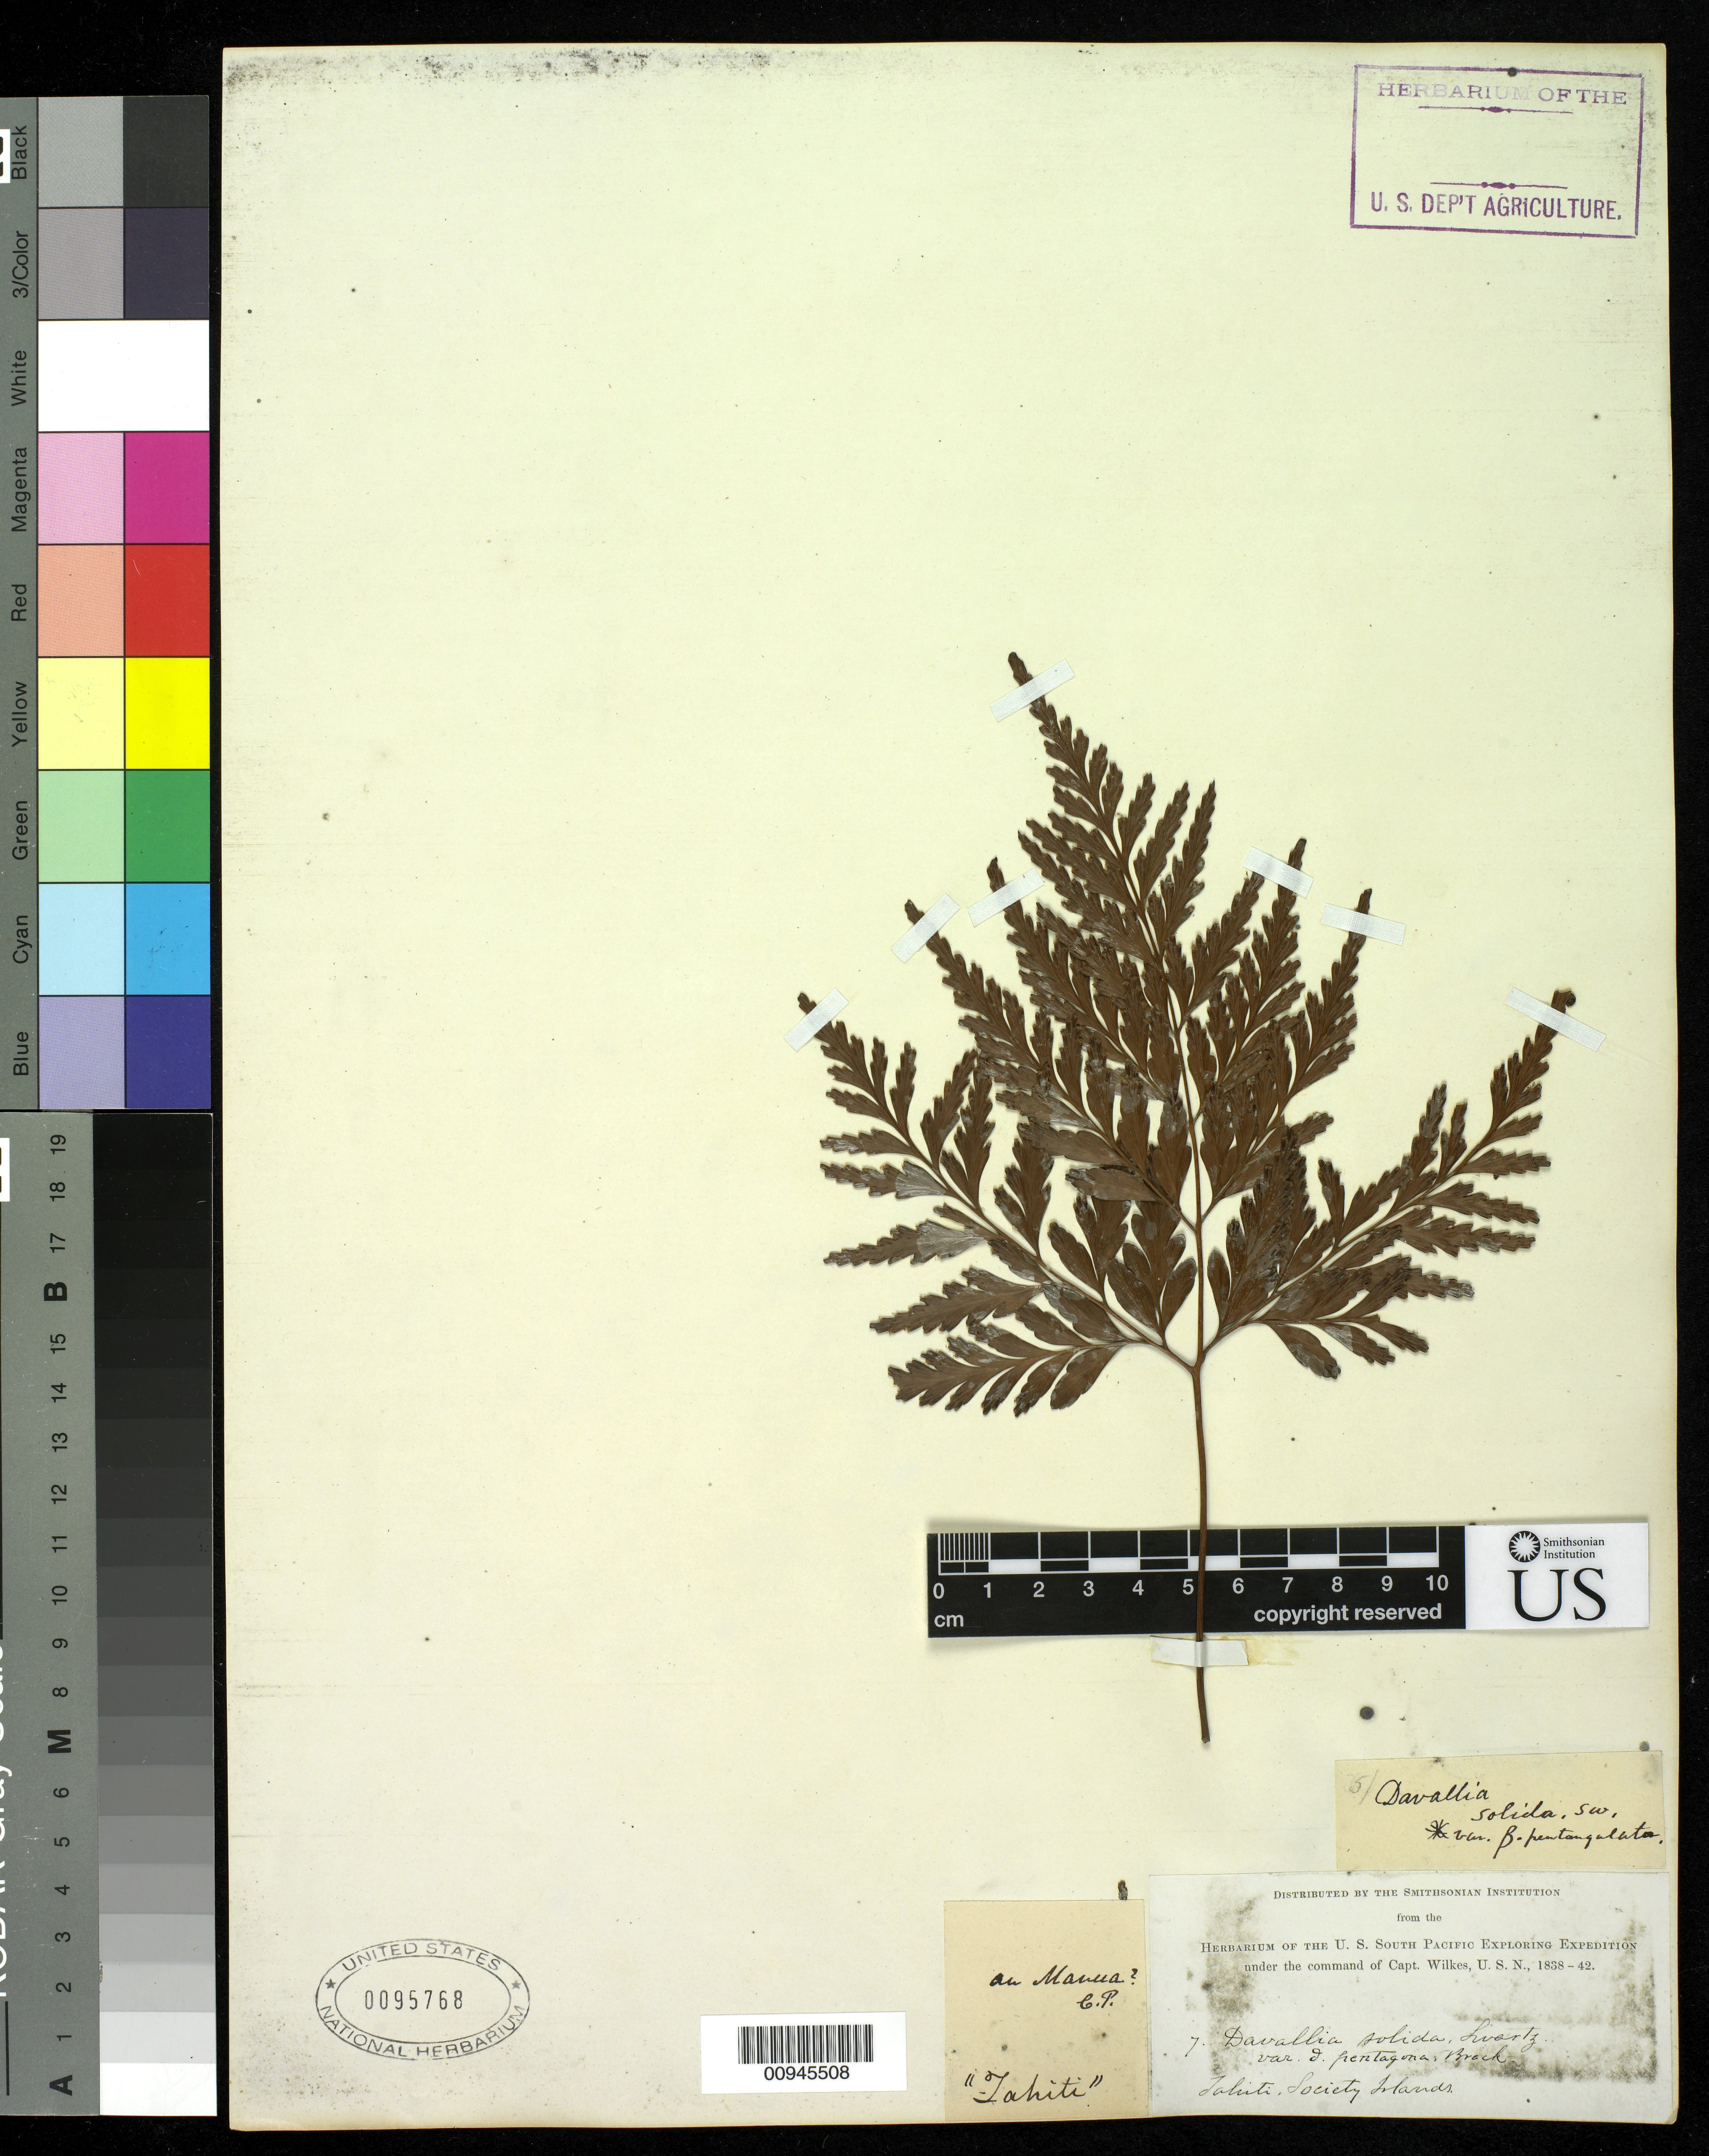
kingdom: Plantae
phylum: Tracheophyta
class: Polypodiopsida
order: Polypodiales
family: Davalliaceae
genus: Davallia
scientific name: Davallia solida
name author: (G. Forst.) Sw.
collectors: Wilkes Explor. Exped.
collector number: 7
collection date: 1838/1842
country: French Polynesia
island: Tahiti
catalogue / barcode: US 95768